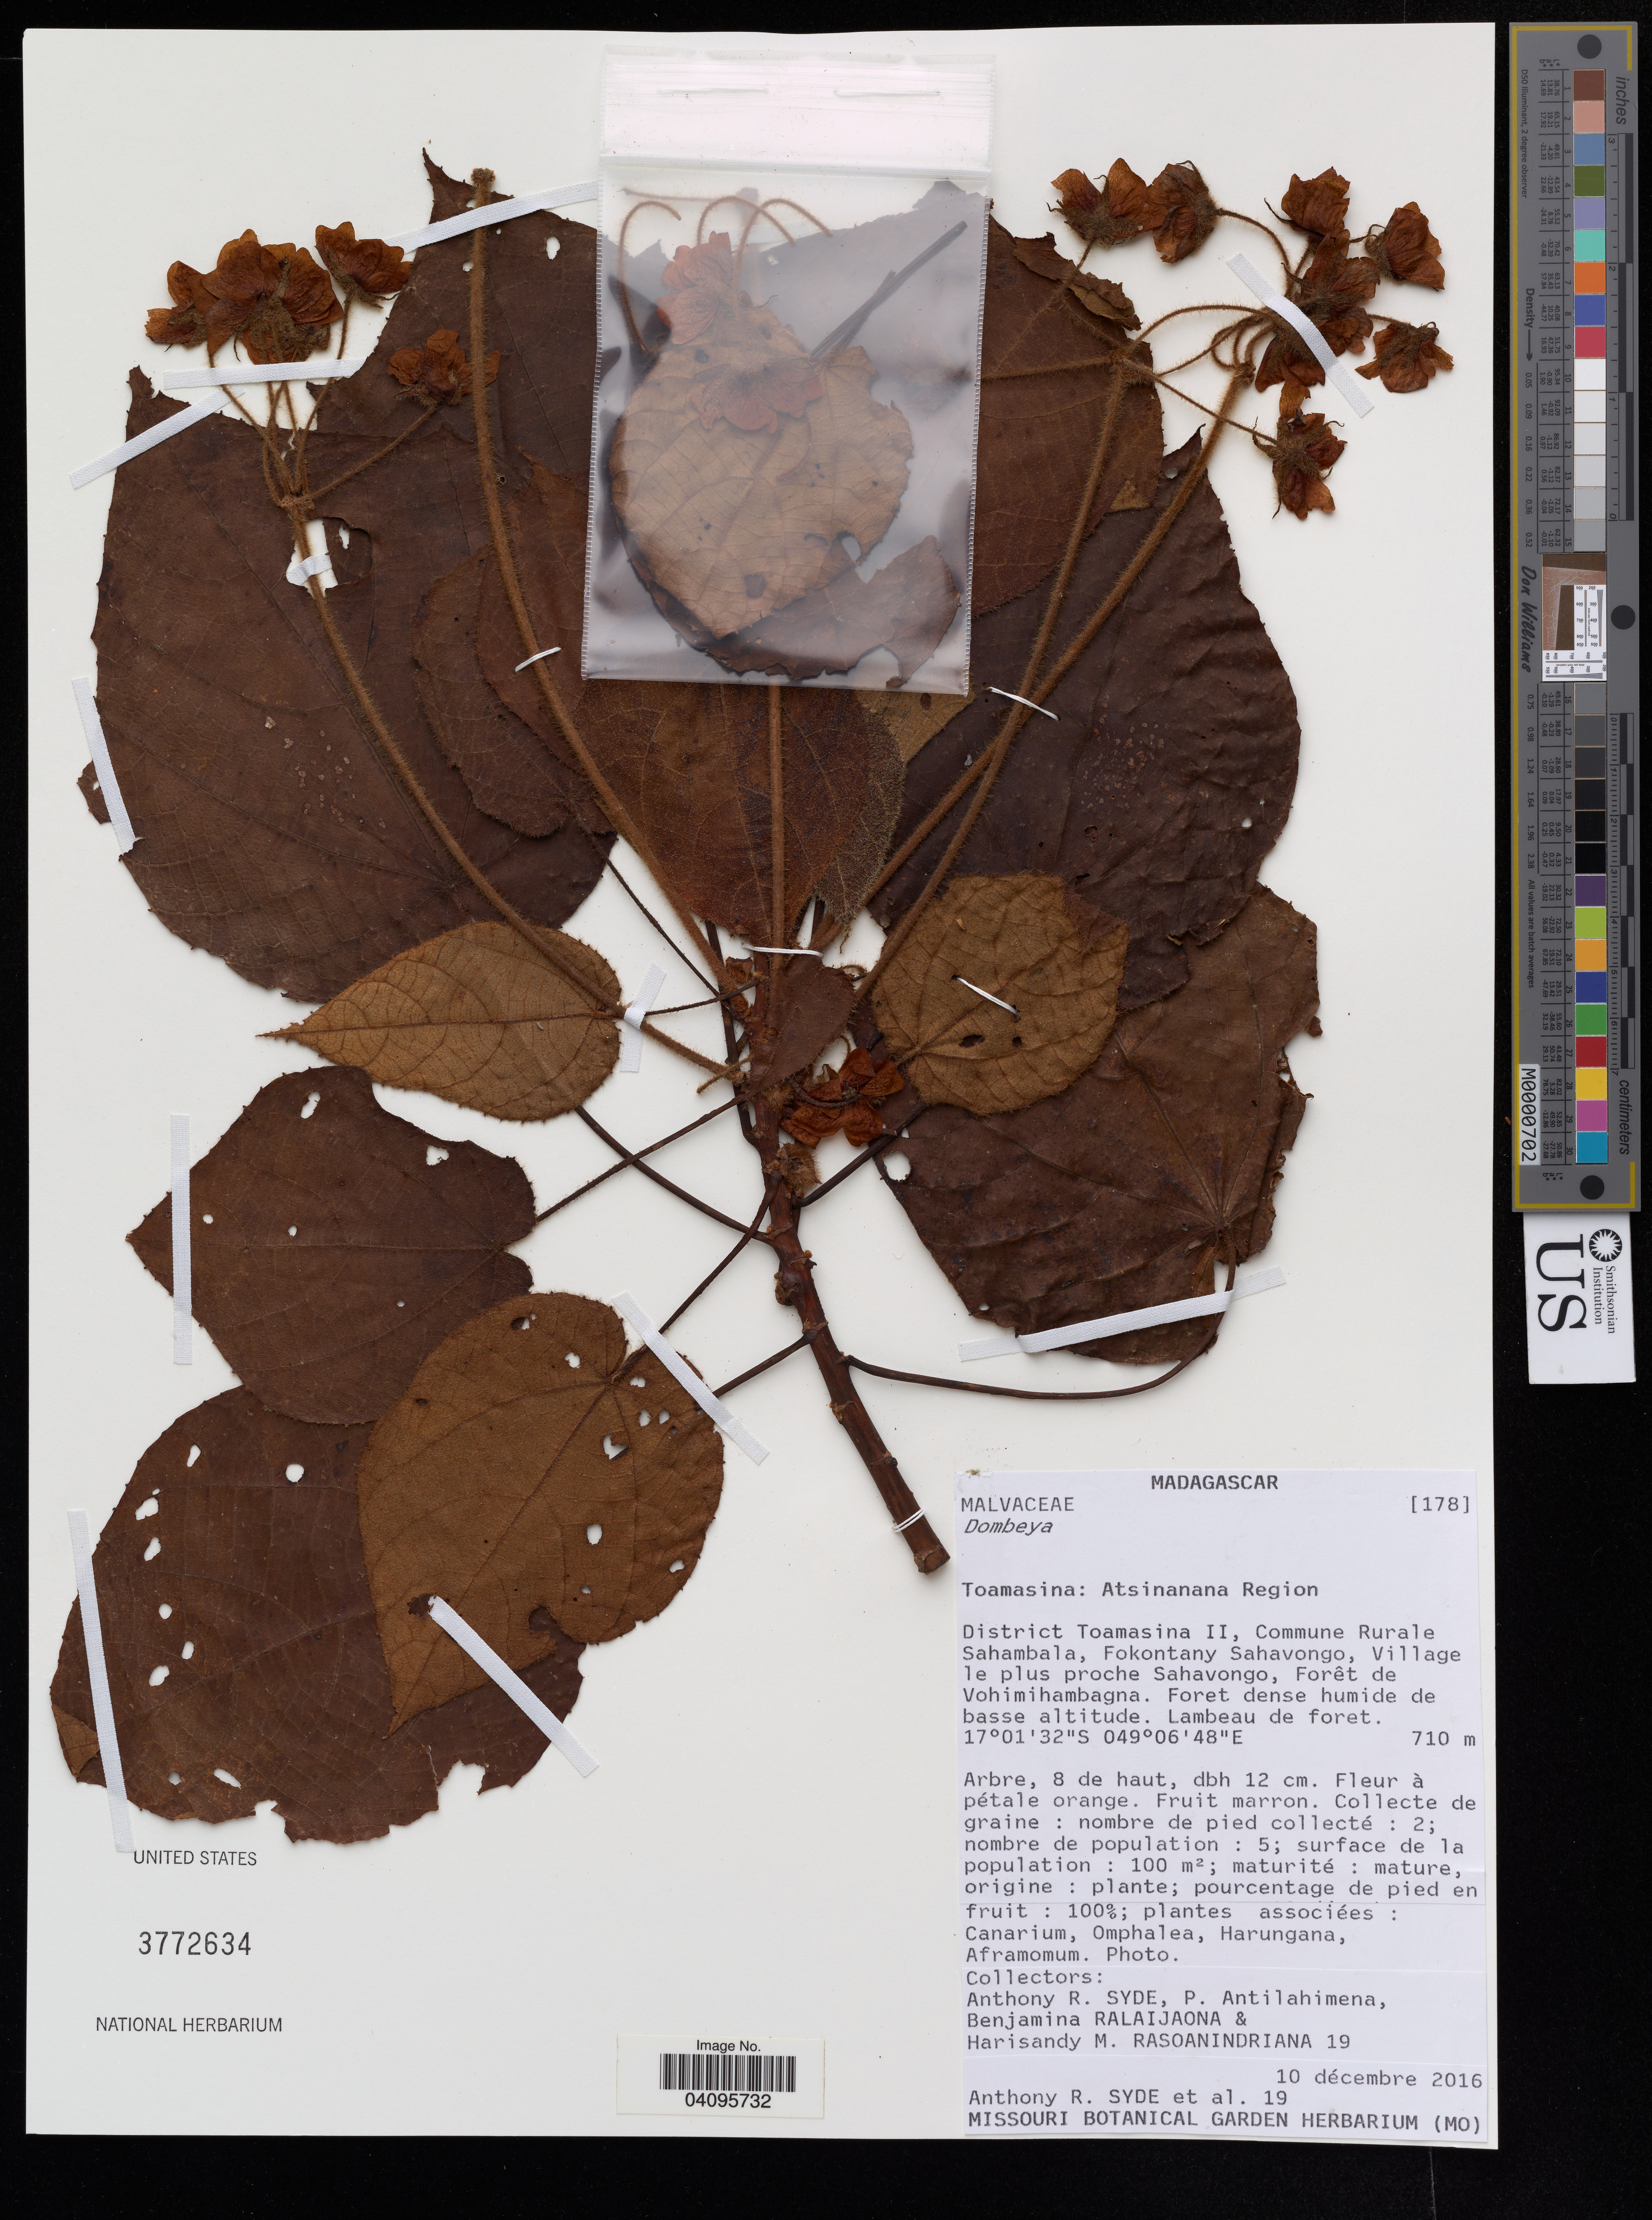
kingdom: Plantae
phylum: Tracheophyta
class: Magnoliopsida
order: Malvales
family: Malvaceae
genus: Dombeya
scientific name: Dombeya sp.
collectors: R. Anthony, P. Antilahimena & B. Ralaijaona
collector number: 19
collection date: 2016-12-10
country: Madagascar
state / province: Toamasina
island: Madagascar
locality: Atsinanana Region. Toamasina II, Commune Ruarle Sahambala, Fokontany Sahavongo, Village le plus proche Sahvongo. Foret de Vohimihambagna.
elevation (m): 710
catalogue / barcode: US 3772634